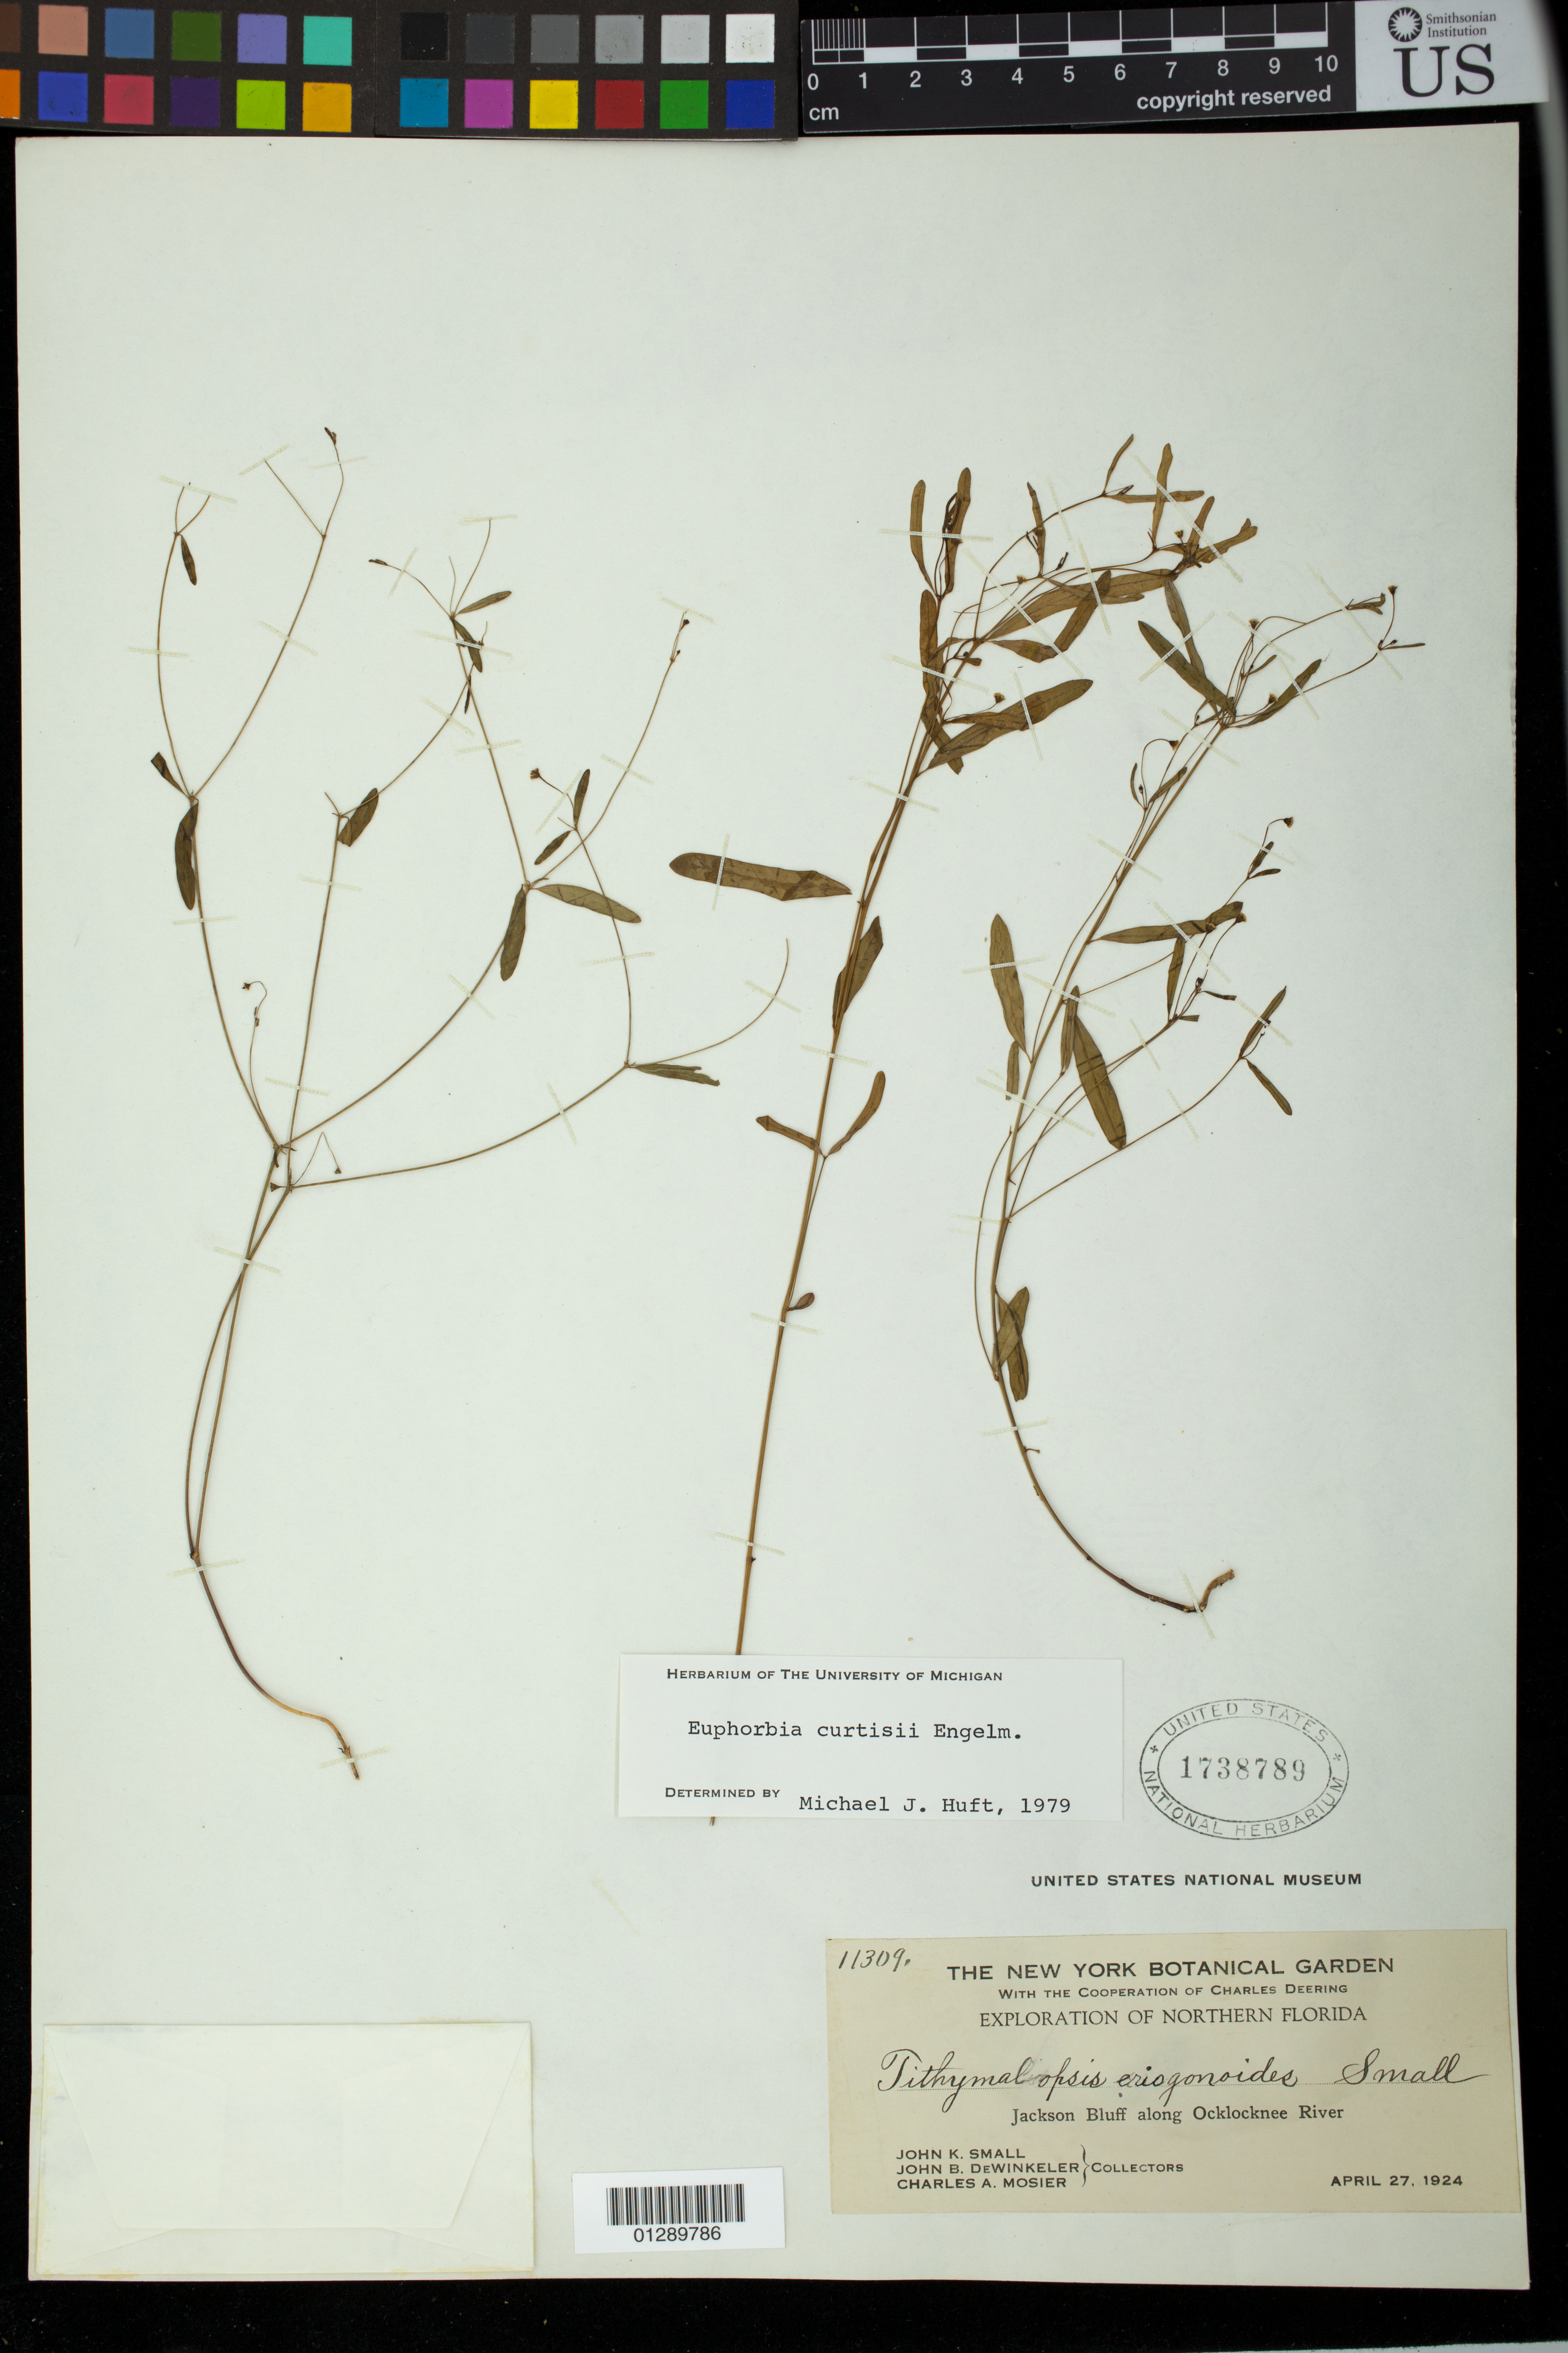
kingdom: Plantae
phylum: Tracheophyta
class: Magnoliopsida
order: Malpighiales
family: Euphorbiaceae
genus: Euphorbia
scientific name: Euphorbia curtisii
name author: Engelm.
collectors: J. K. Small, J. B. Dewinkeler & C. A. Mosier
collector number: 11309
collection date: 1924-04-27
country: United States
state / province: Florida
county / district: Leon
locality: Jackson Bluff along Ocklocknee River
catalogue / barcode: US 1738789